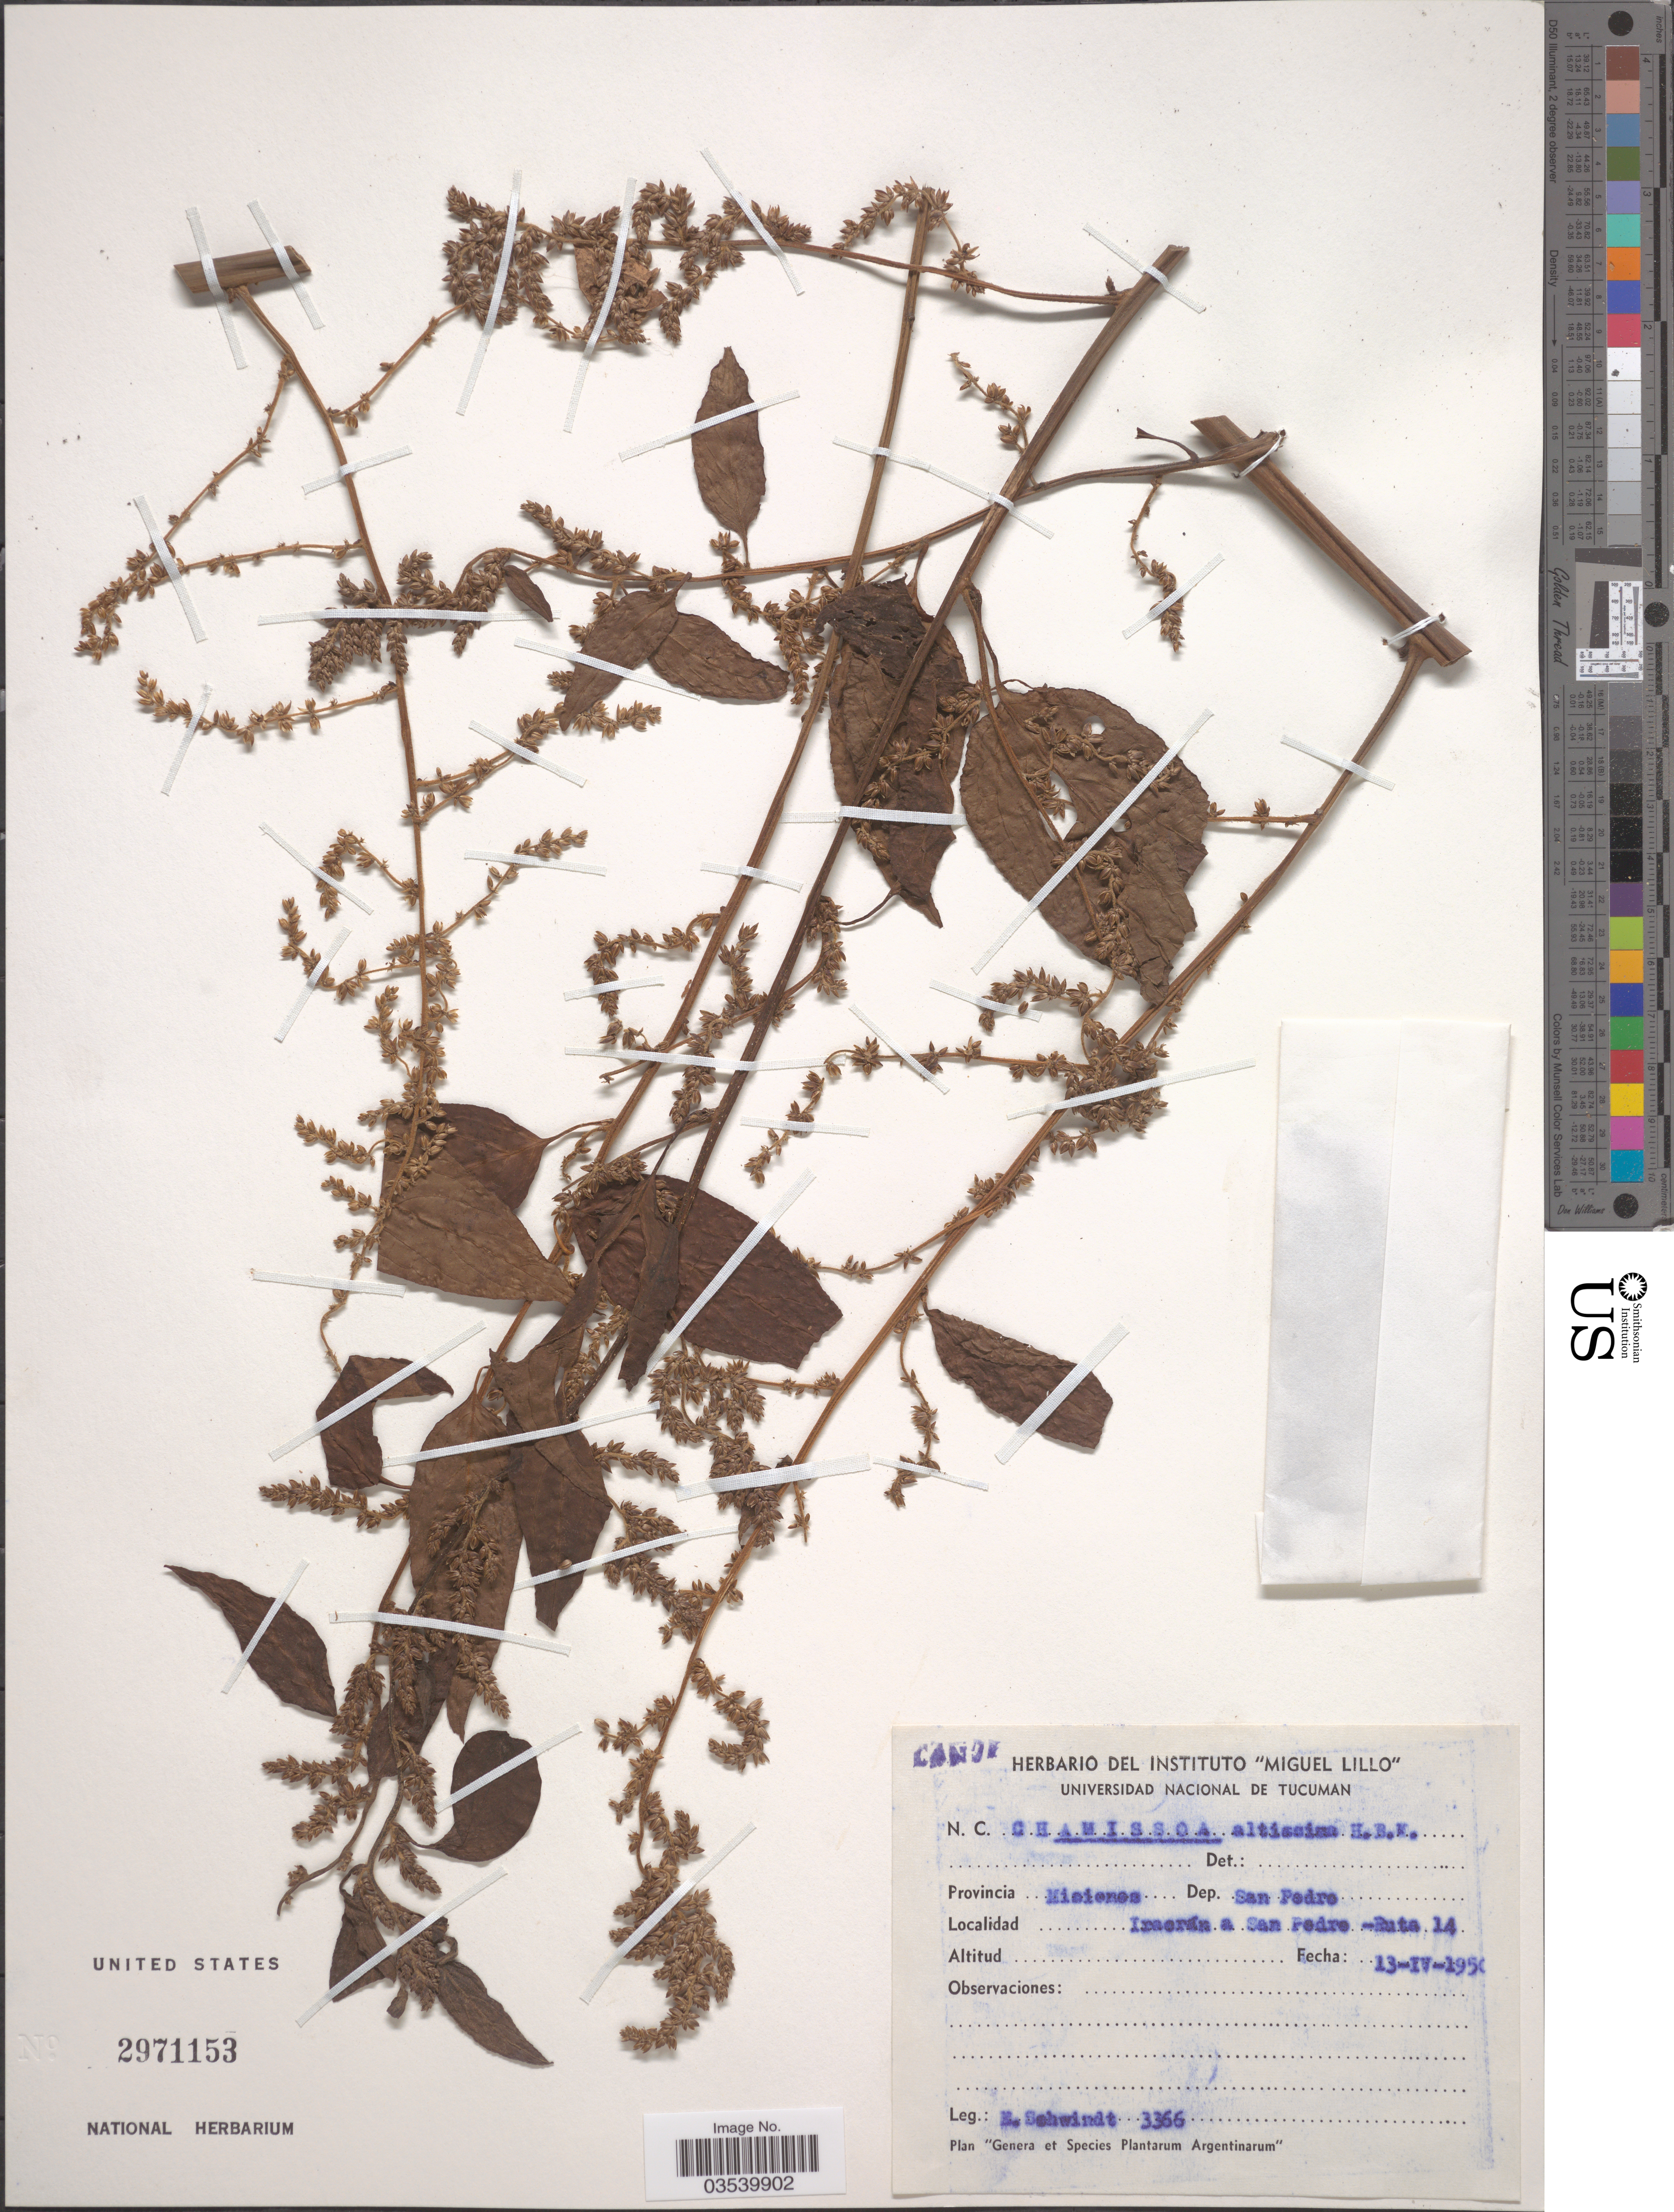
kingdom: Plantae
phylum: Tracheophyta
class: Magnoliopsida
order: Caryophyllales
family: Amaranthaceae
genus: Chamissoa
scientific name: Chamissoa altissima var. altissima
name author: (Jacq.) Kunth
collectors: E. Schwindt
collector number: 3366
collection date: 1950-04-13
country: Argentina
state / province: Misiones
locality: Dep San Pedro. Iraorán [interpreted] a San Pedro - Ruta 14.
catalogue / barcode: US 2971153